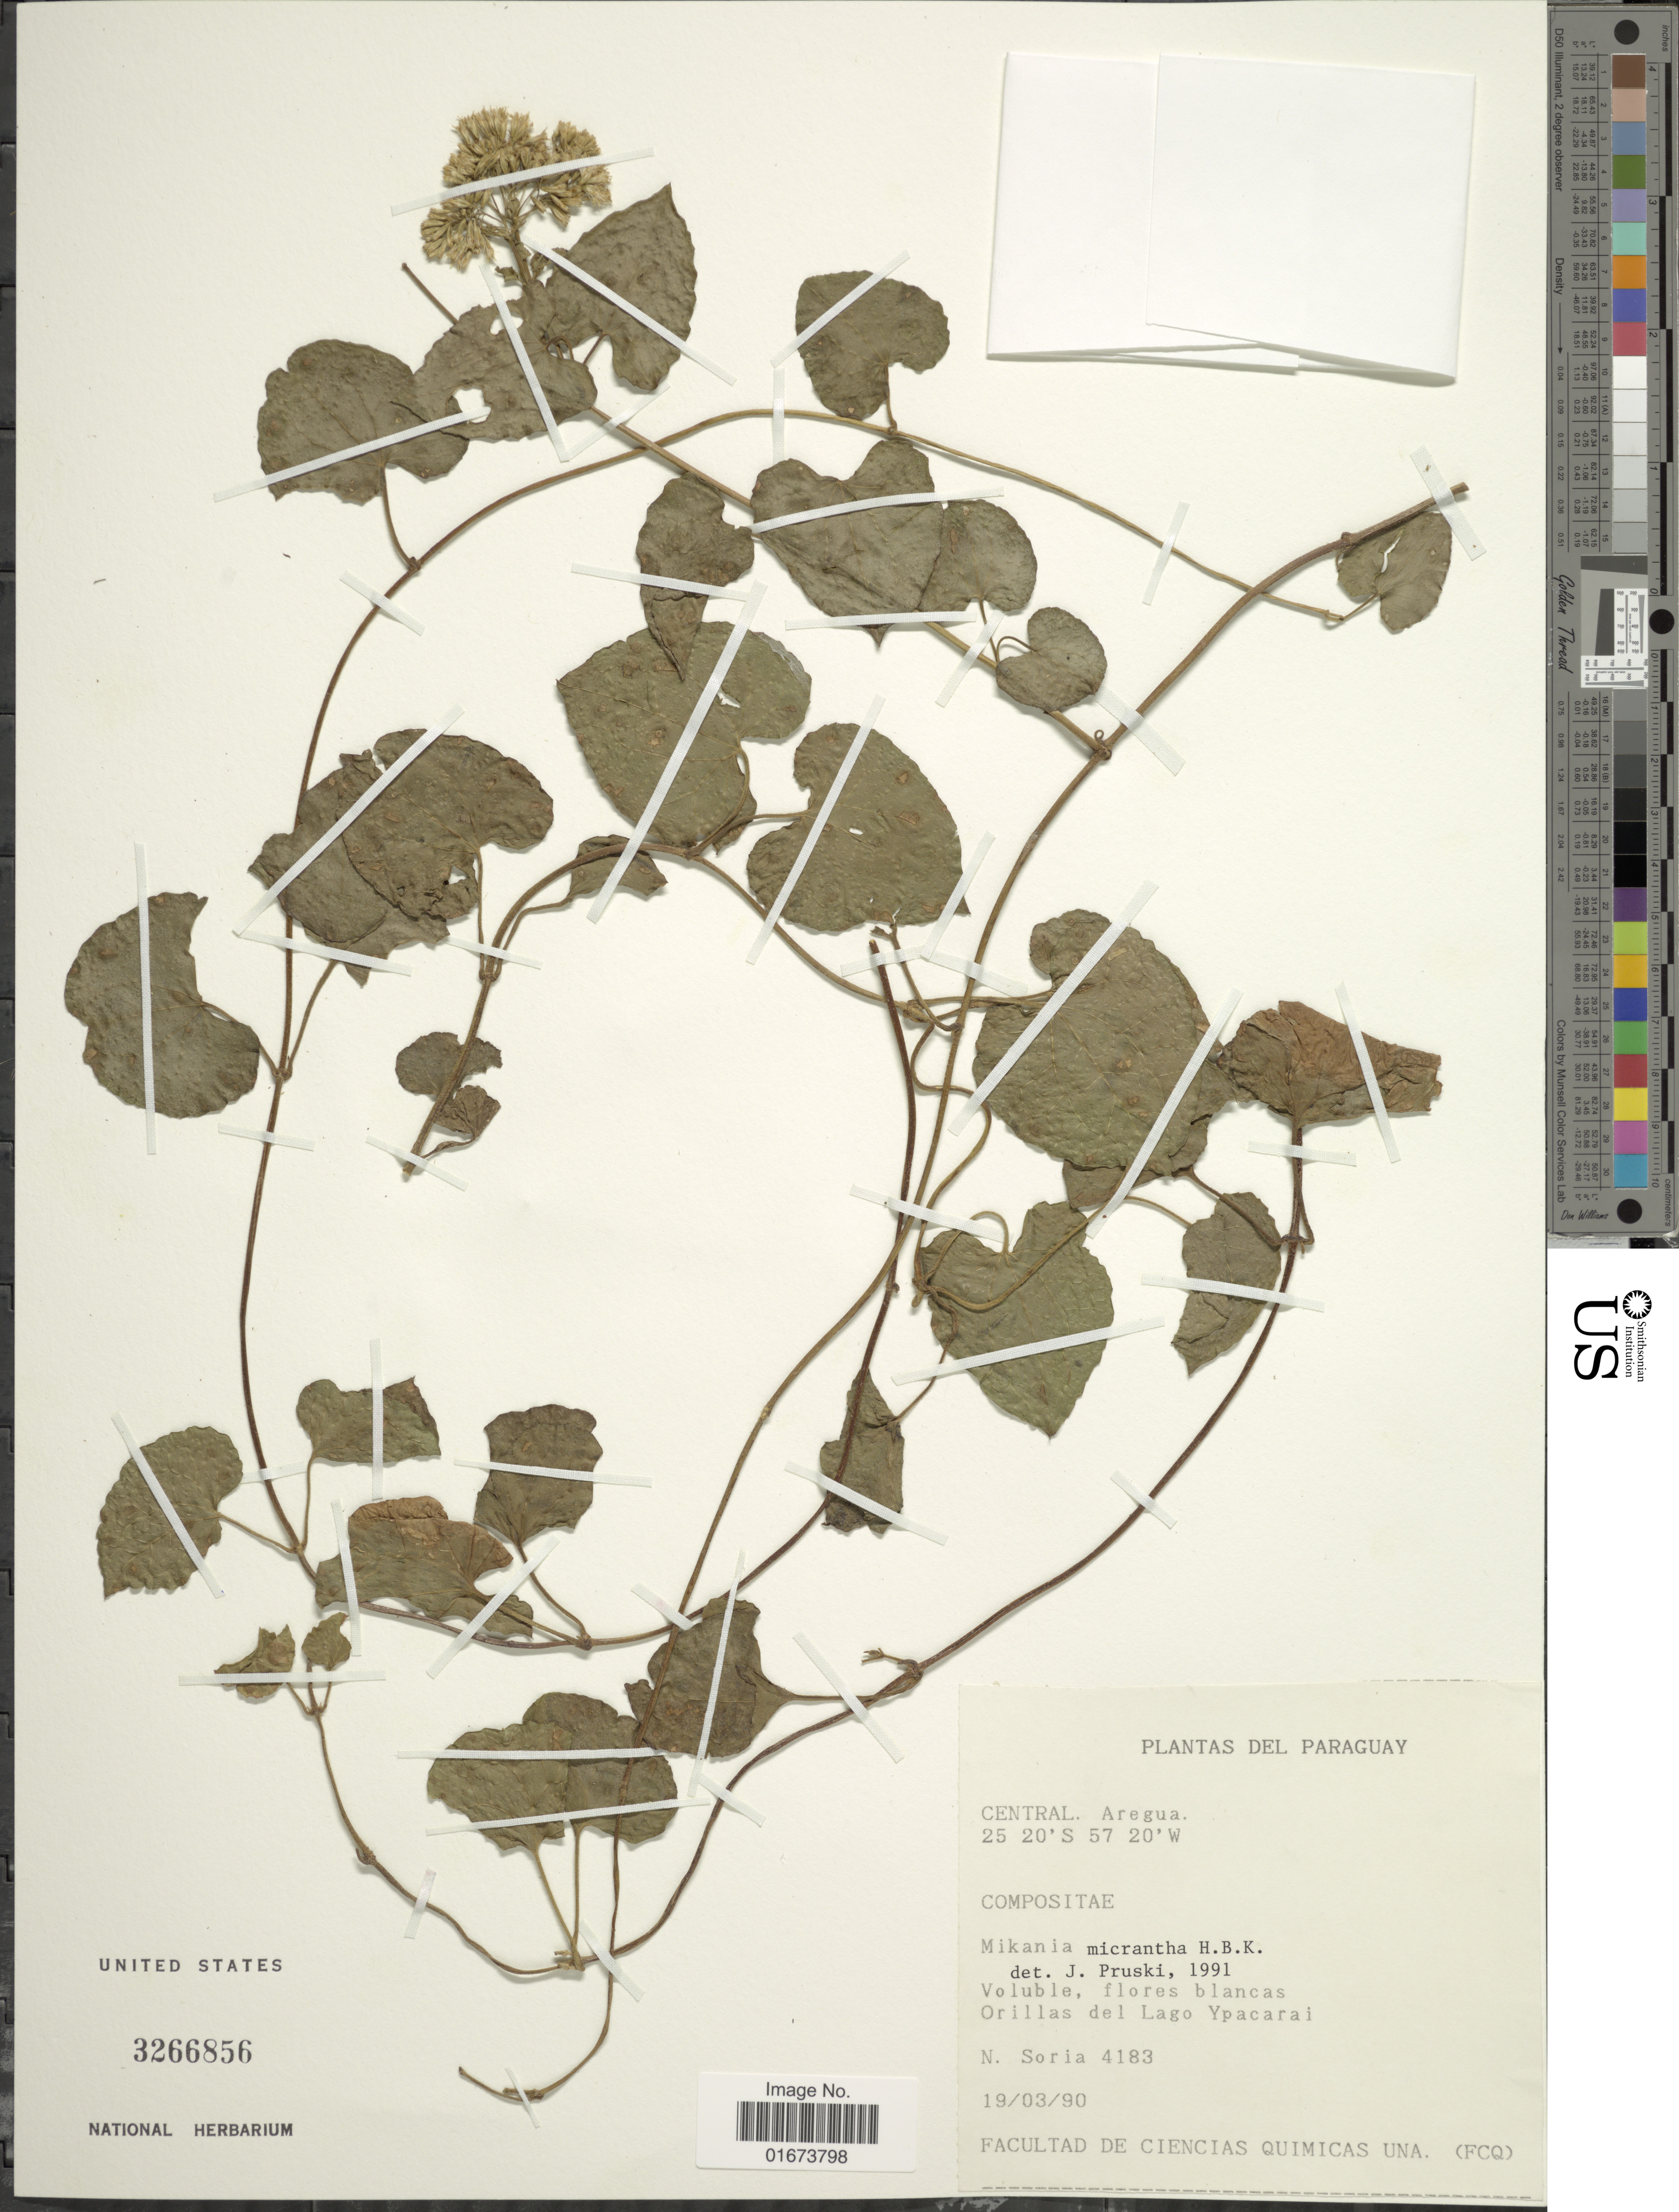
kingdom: Plantae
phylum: Tracheophyta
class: Magnoliopsida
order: Asterales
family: Asteraceae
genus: Mikania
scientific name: Mikania micrantha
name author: Kunth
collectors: N. Soria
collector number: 4183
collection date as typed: Transcribed d/m/y: 19/3/90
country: Paraguay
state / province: Central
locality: Aregua, Orillas del Lago Ypacarai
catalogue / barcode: US 3266856